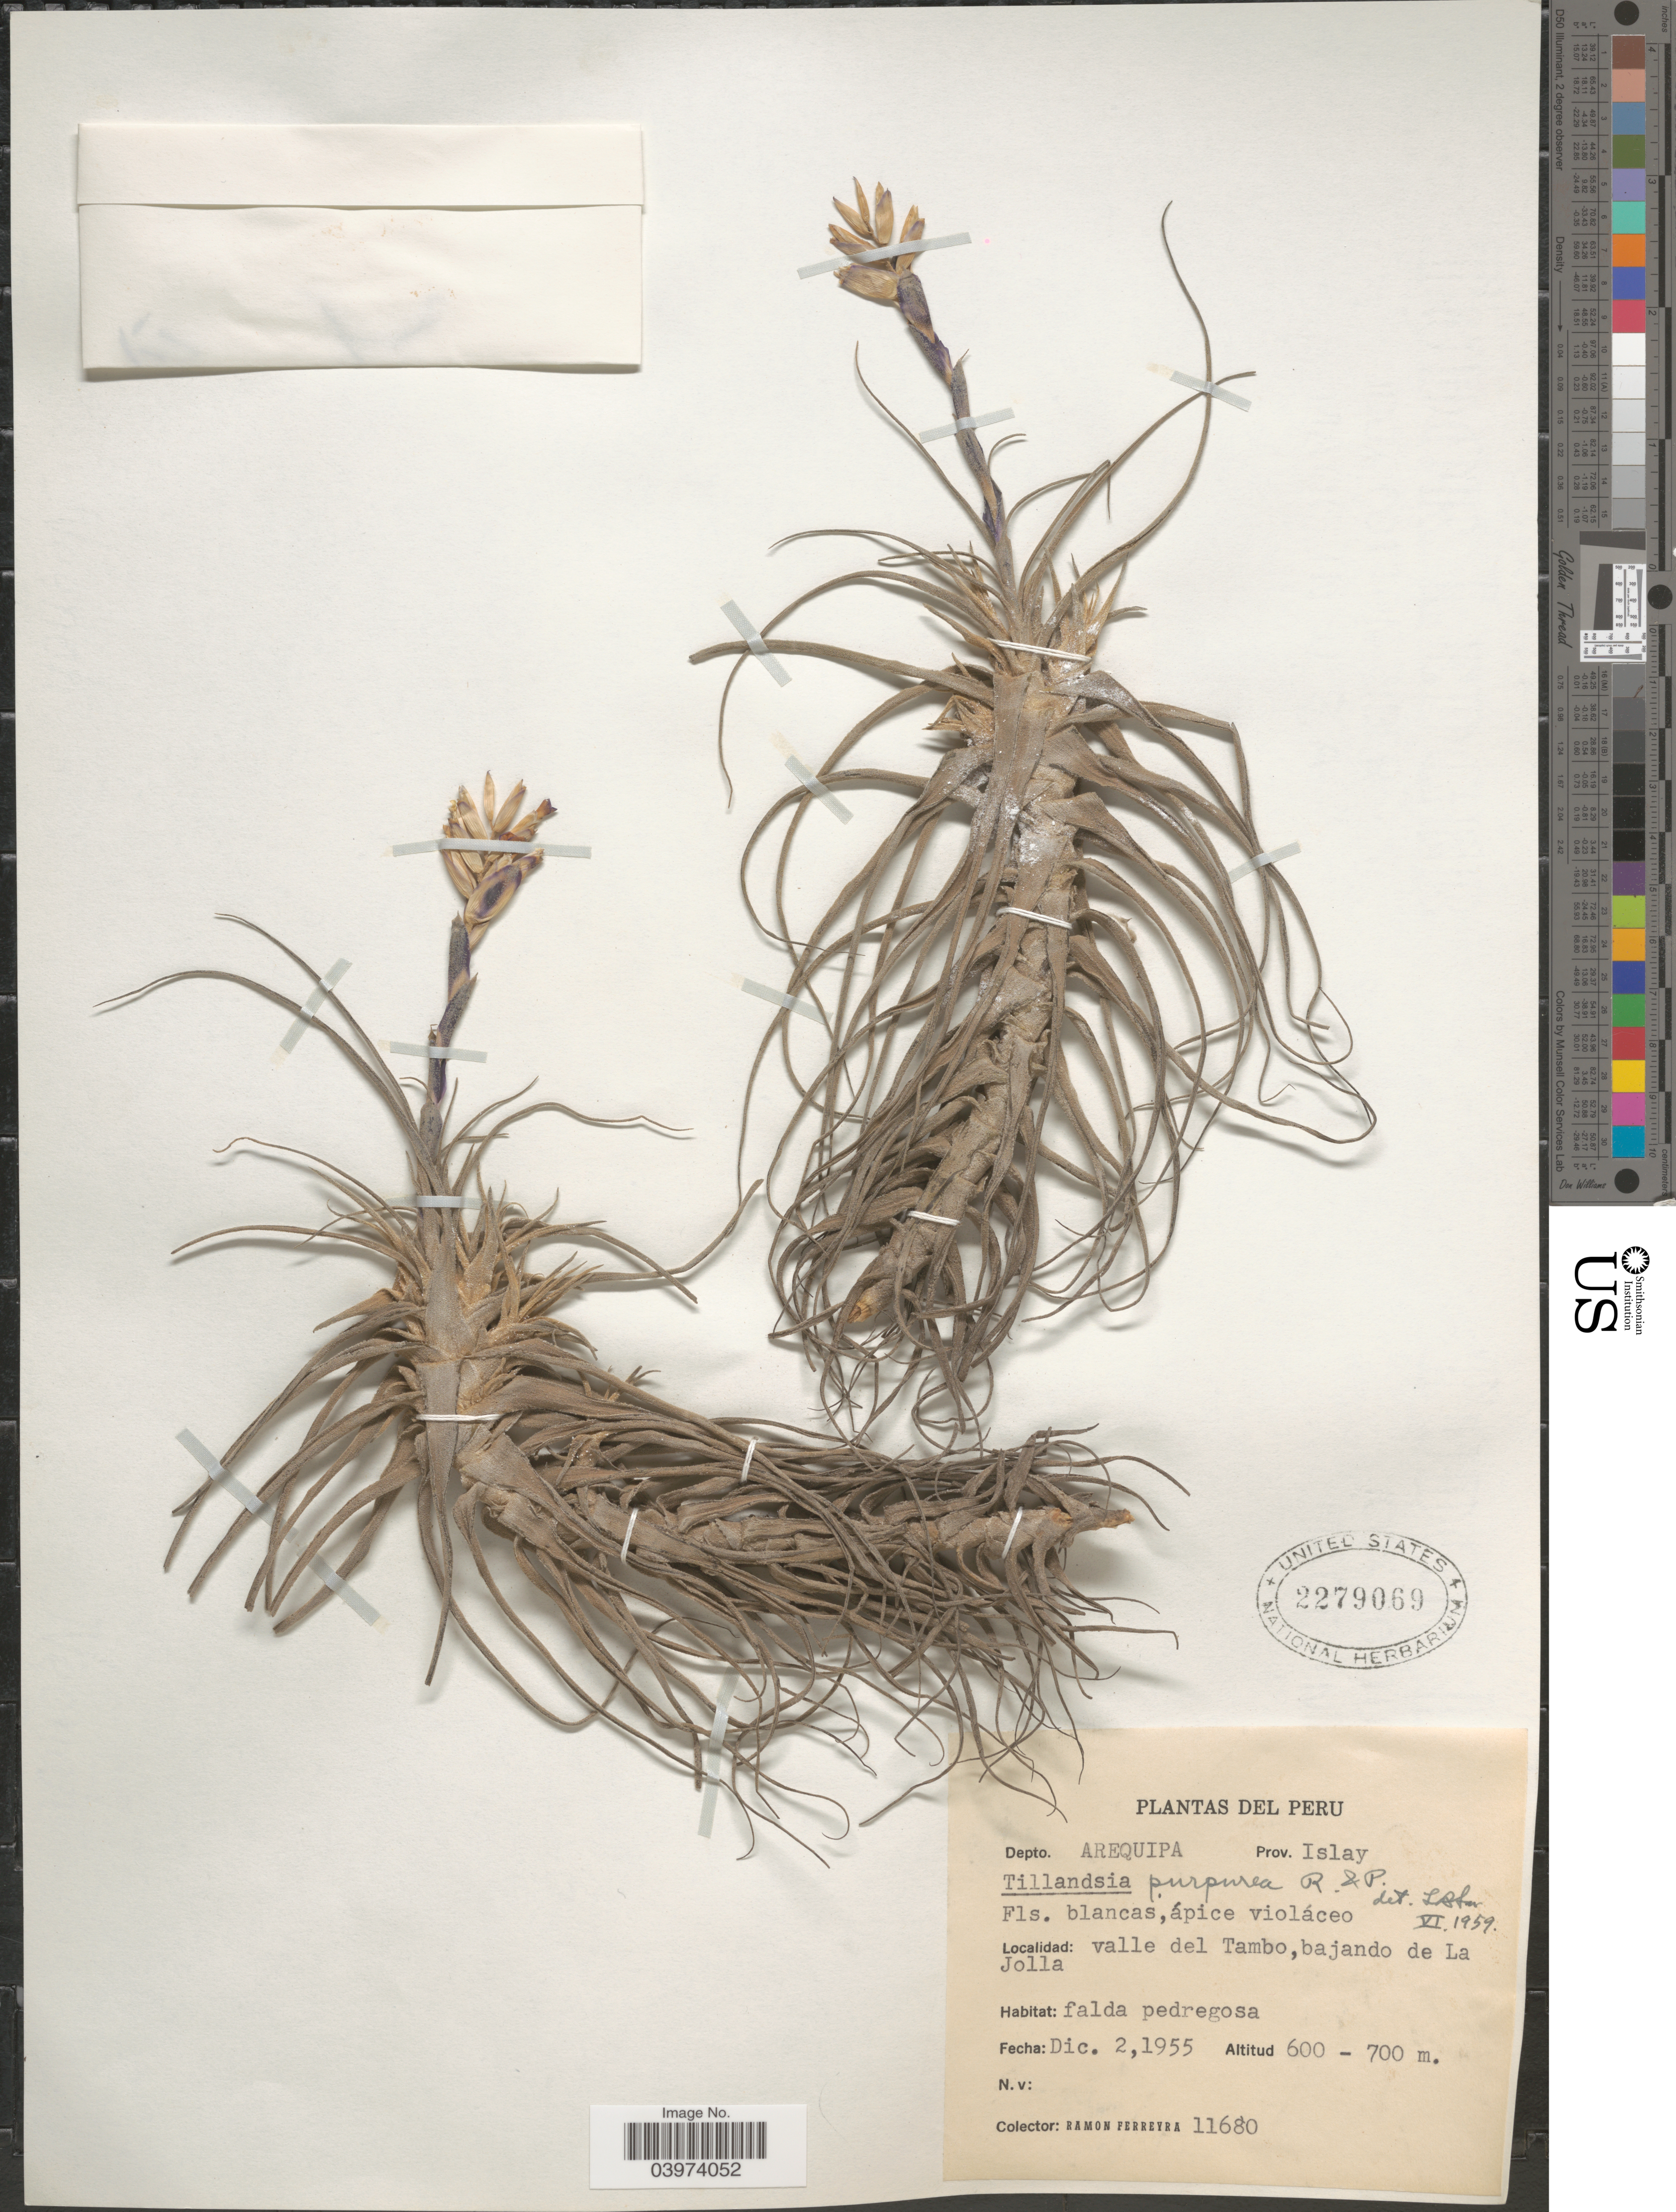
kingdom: Plantae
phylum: Tracheophyta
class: Liliopsida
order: Poales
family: Bromeliaceae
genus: Tillandsia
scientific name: Tillandsia purpurea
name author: Ruiz & Pav.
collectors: R. A. Ferreyra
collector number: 11680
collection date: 1955-12-02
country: Peru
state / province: Arequipa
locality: Depto. Arequipa. Prov. Islay. Valle del Tambo, bajando de La Jolla.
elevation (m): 600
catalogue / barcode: US 2279069